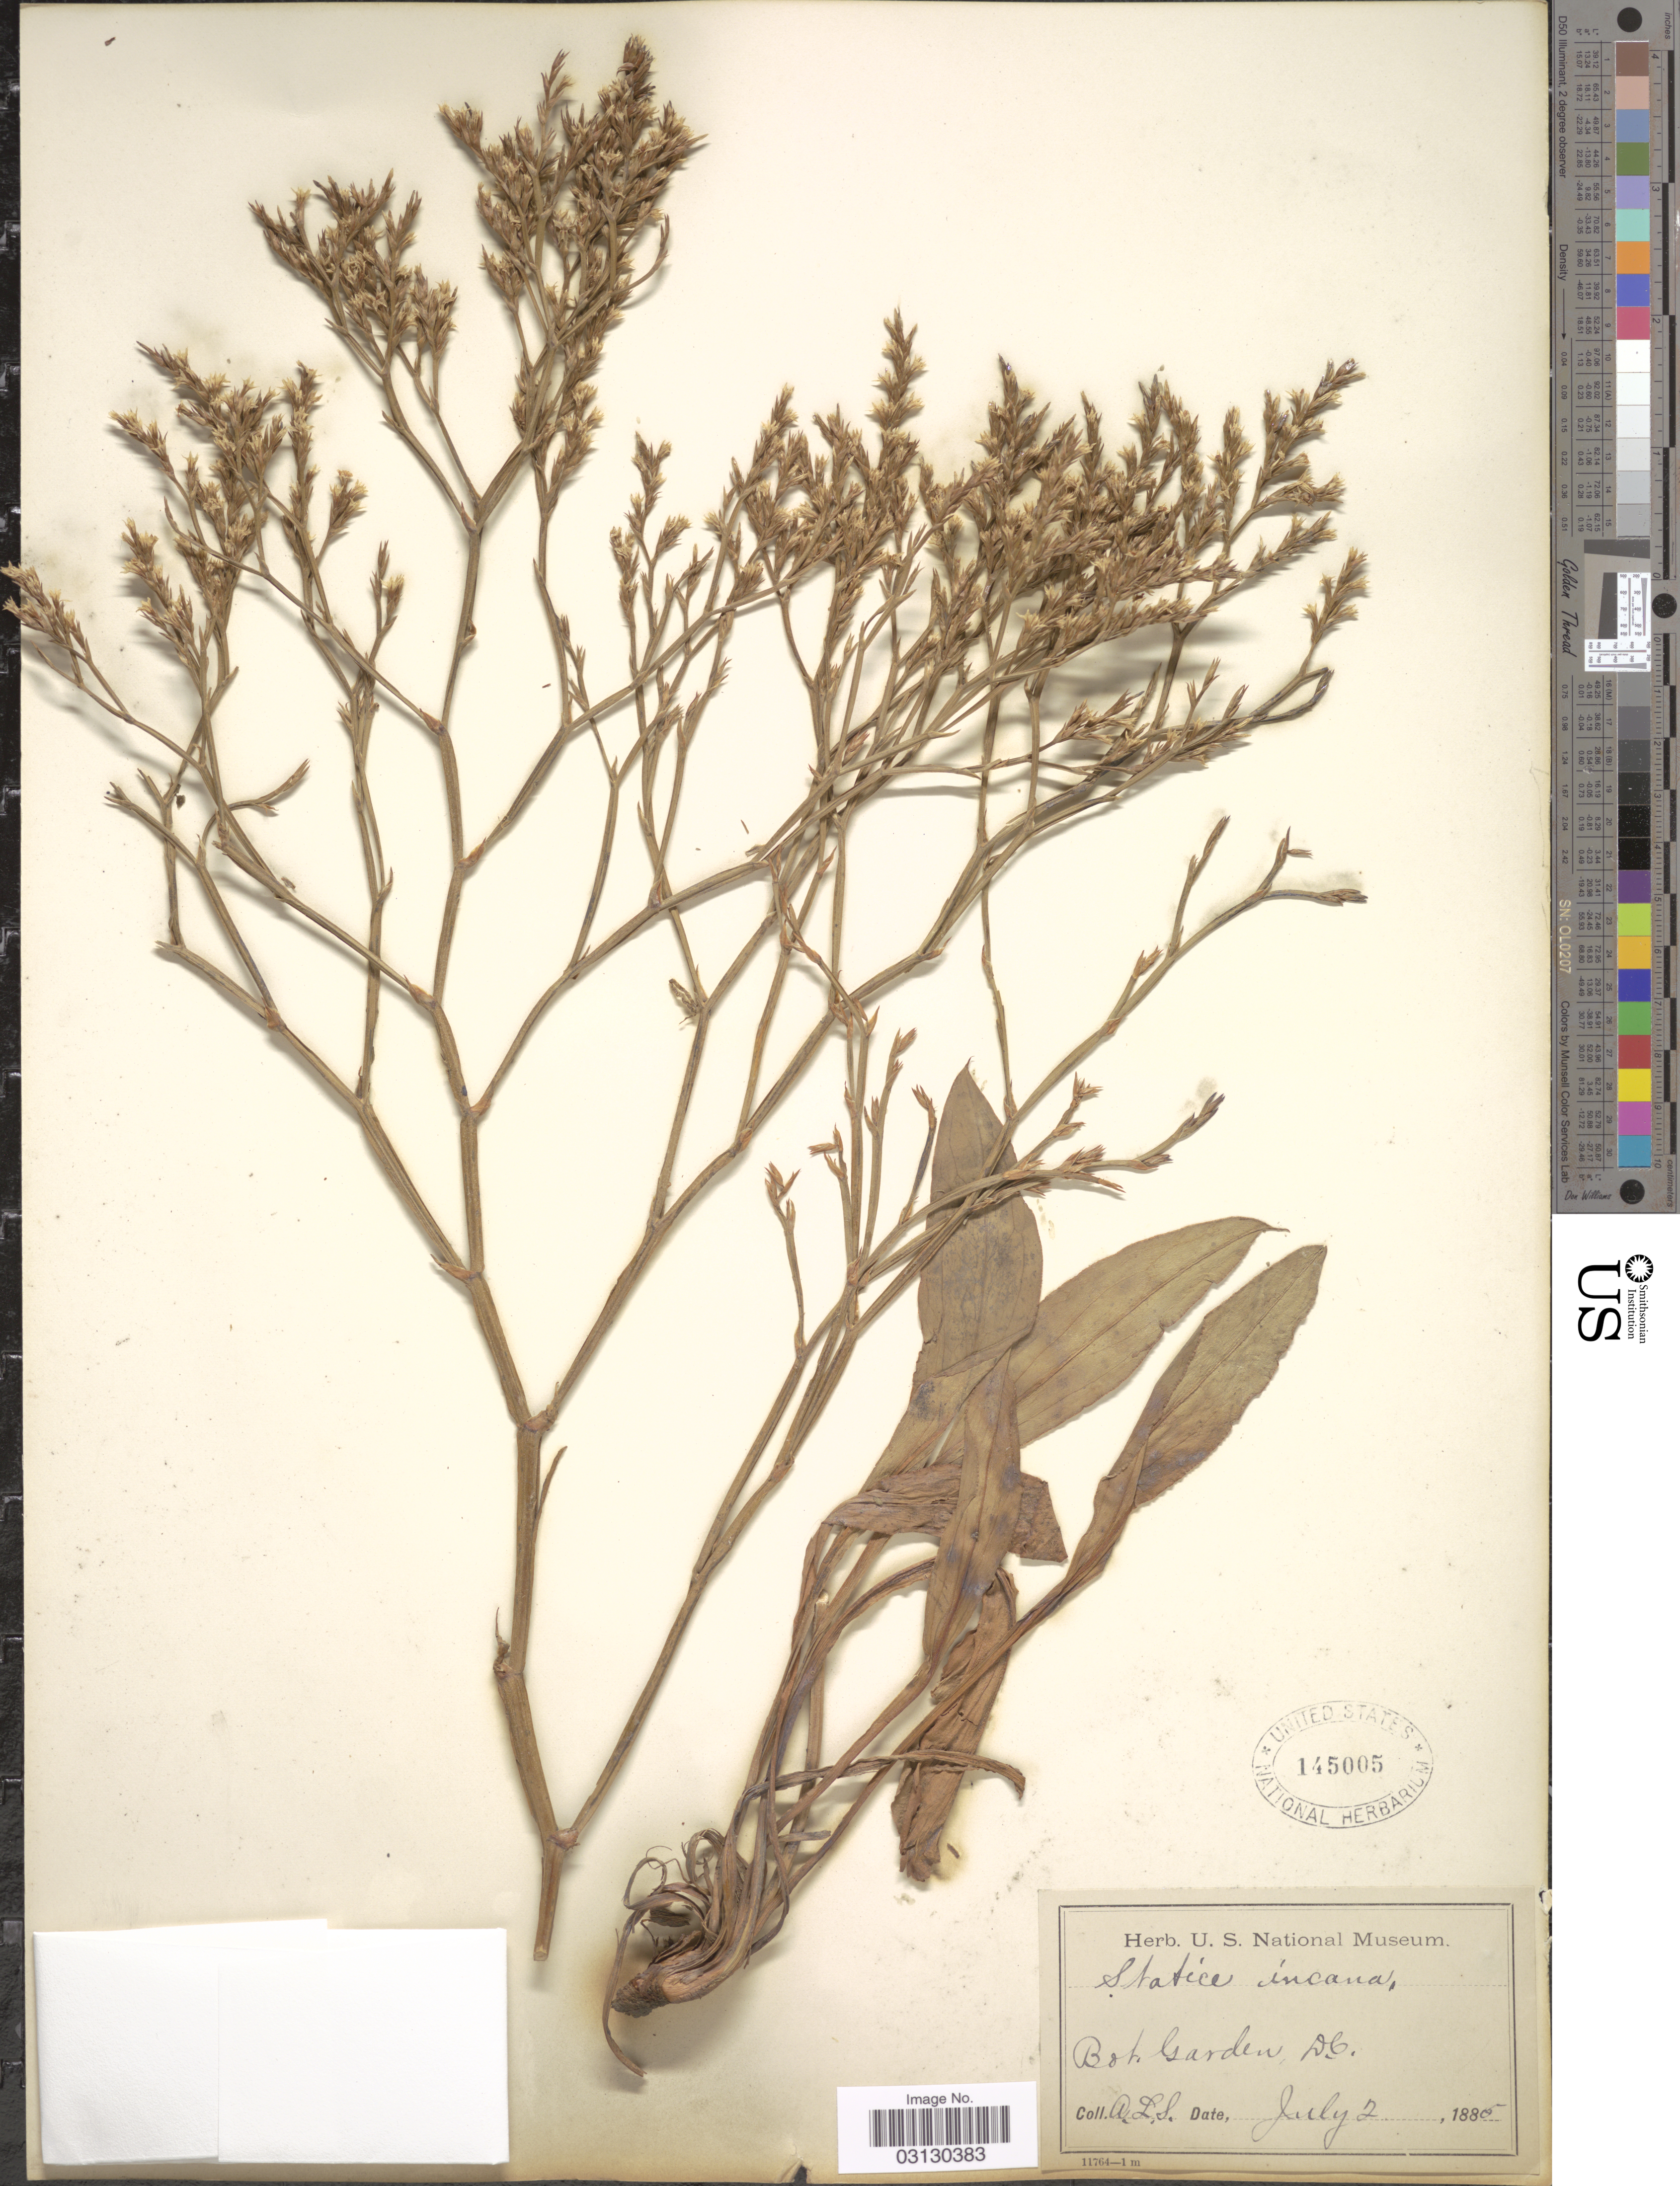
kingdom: Plantae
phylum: Tracheophyta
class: Magnoliopsida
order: Caryophyllales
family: Plumbaginaceae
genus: Limonium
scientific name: Limonium incanum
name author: (L.) Kuntze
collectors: A. L. S.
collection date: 1885-07-02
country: United States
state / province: District of Columbia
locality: Bot. Garden, D.C.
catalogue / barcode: US 145005